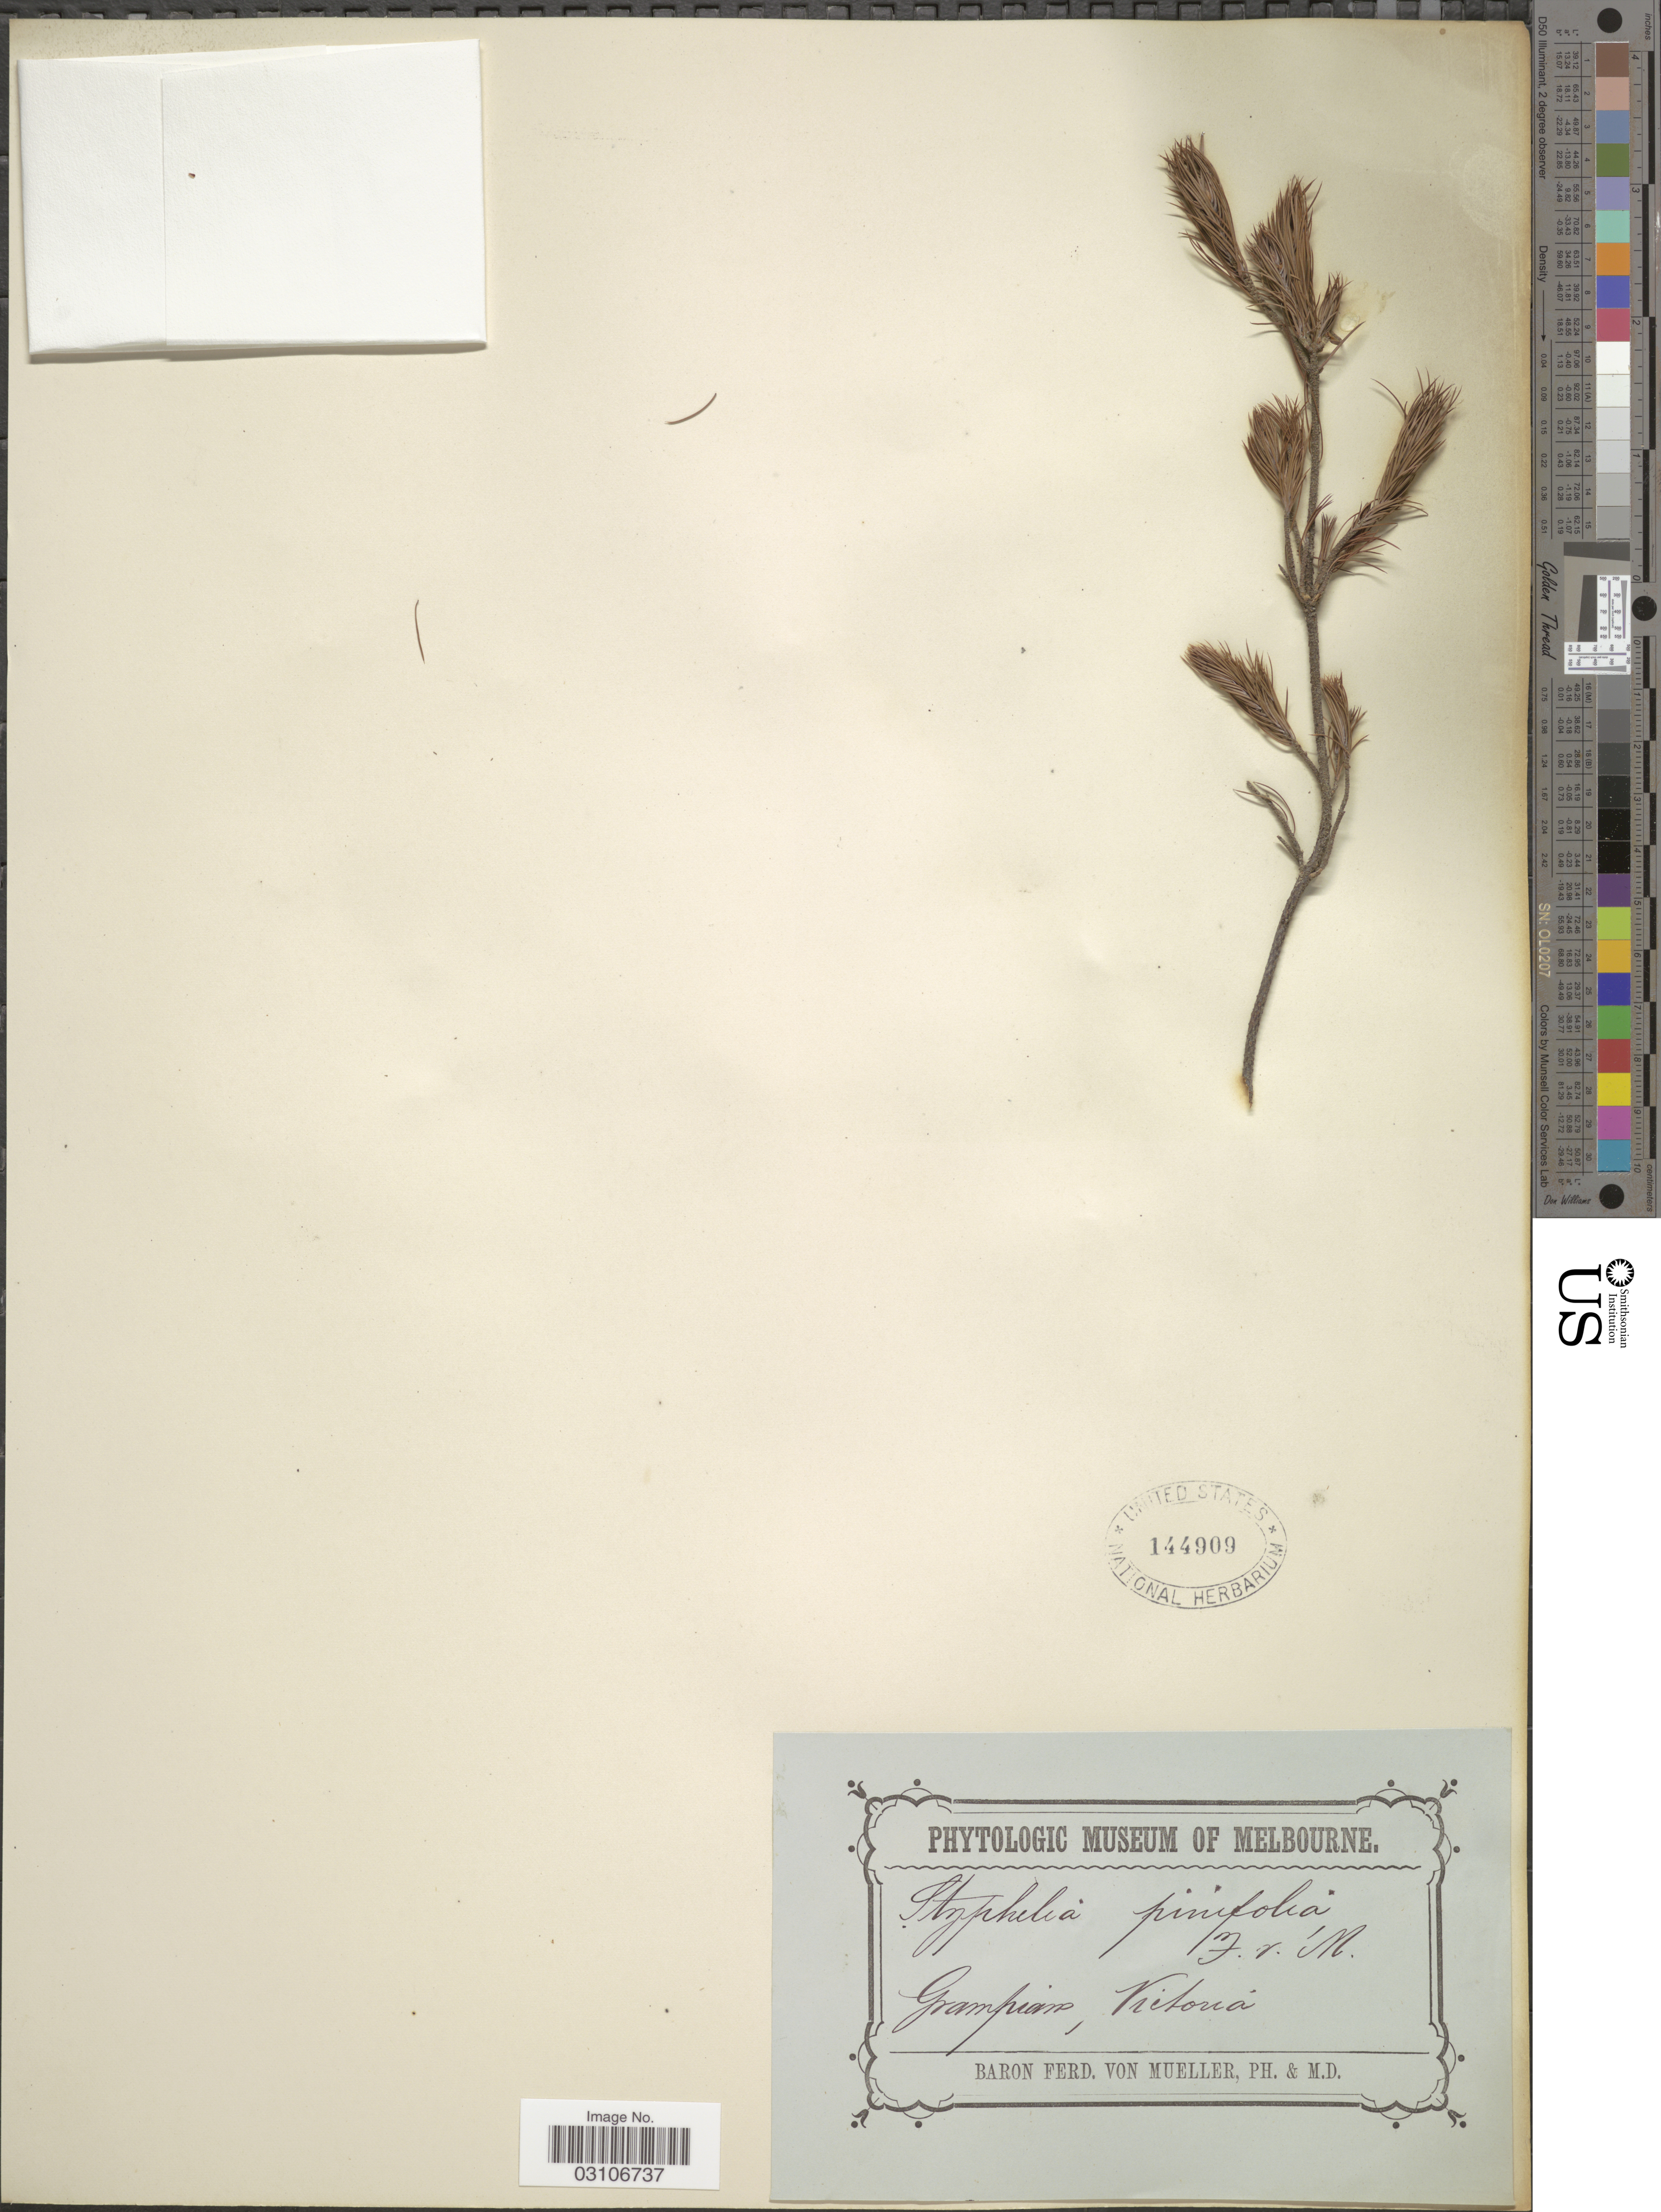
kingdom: Plantae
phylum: Tracheophyta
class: Magnoliopsida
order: Ericales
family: Ericaceae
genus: Astroloma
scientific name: Astroloma pinifolium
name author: (R. Br.) Benth.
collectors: F. Mueller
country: Australia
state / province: Victoria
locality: Grampians, Victoria.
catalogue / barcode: US 144909